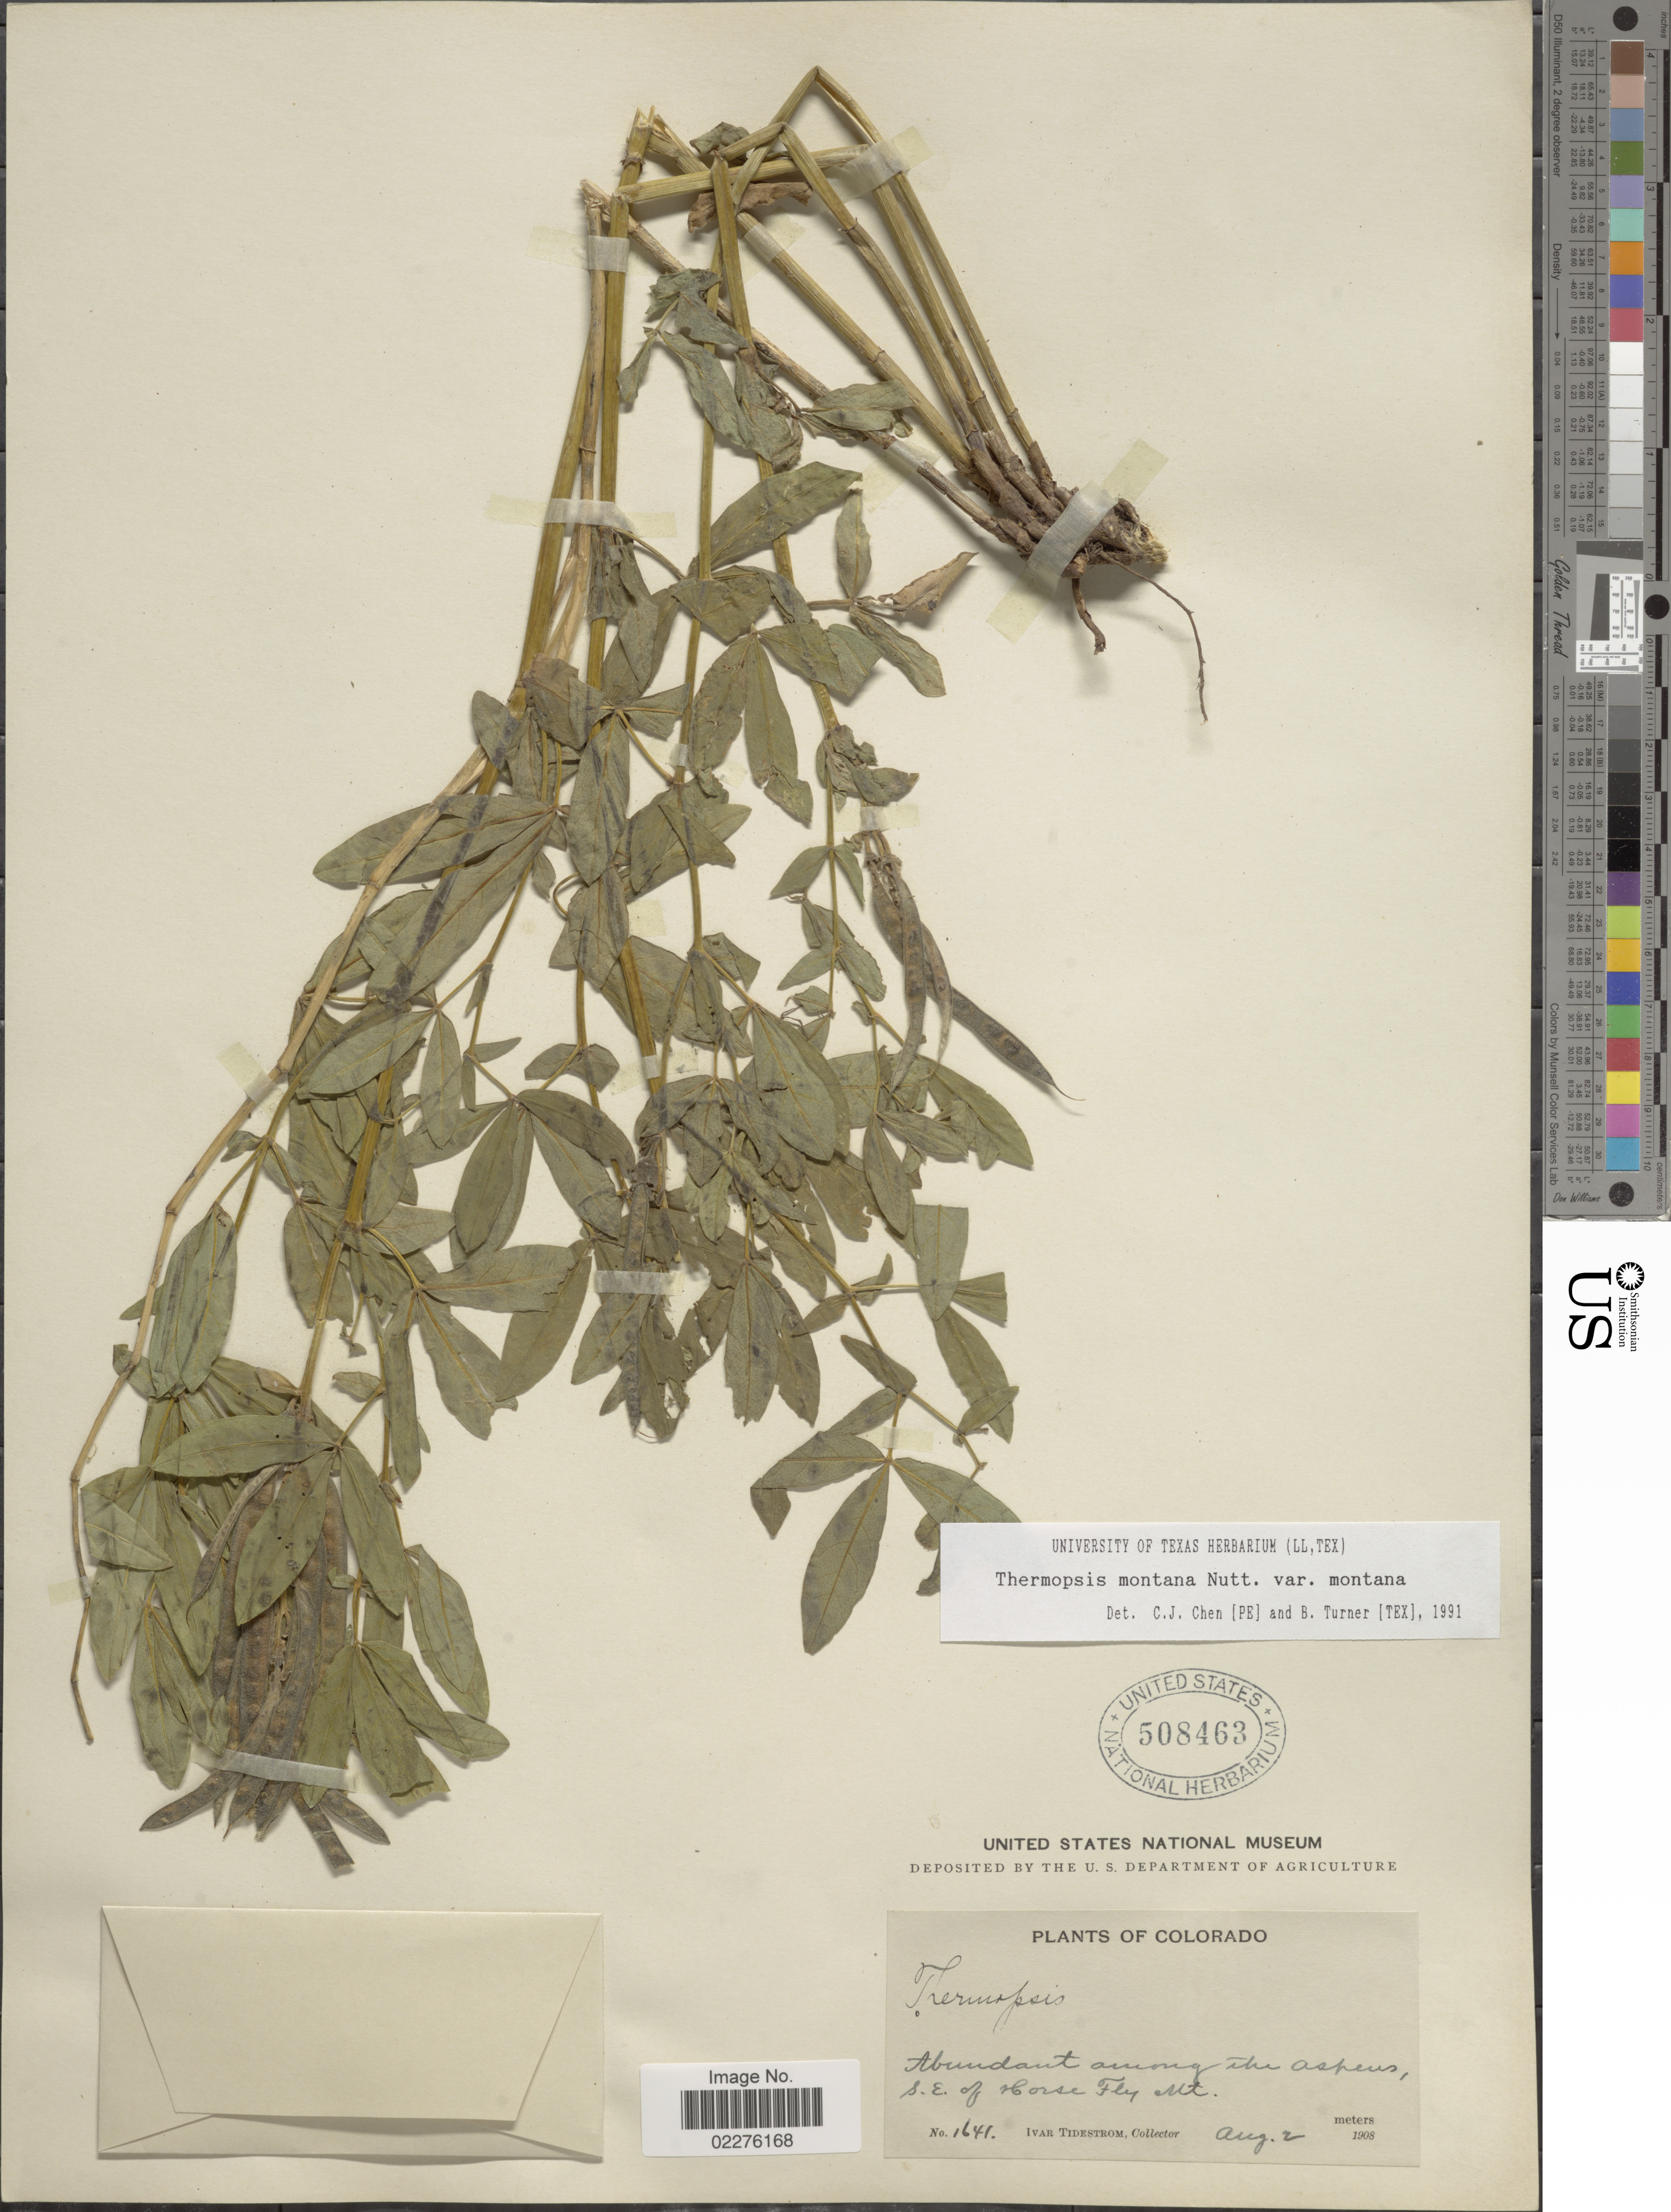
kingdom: Plantae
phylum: Tracheophyta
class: Magnoliopsida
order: Fabales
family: Fabaceae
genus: Thermopsis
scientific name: Thermopsis montana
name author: Nutt.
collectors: I. F. Tidestrom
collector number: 1641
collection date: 1908-08-02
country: United States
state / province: Colorado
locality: Abundant among the aspens, S.E, of Horse Fly Mt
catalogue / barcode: US 508463